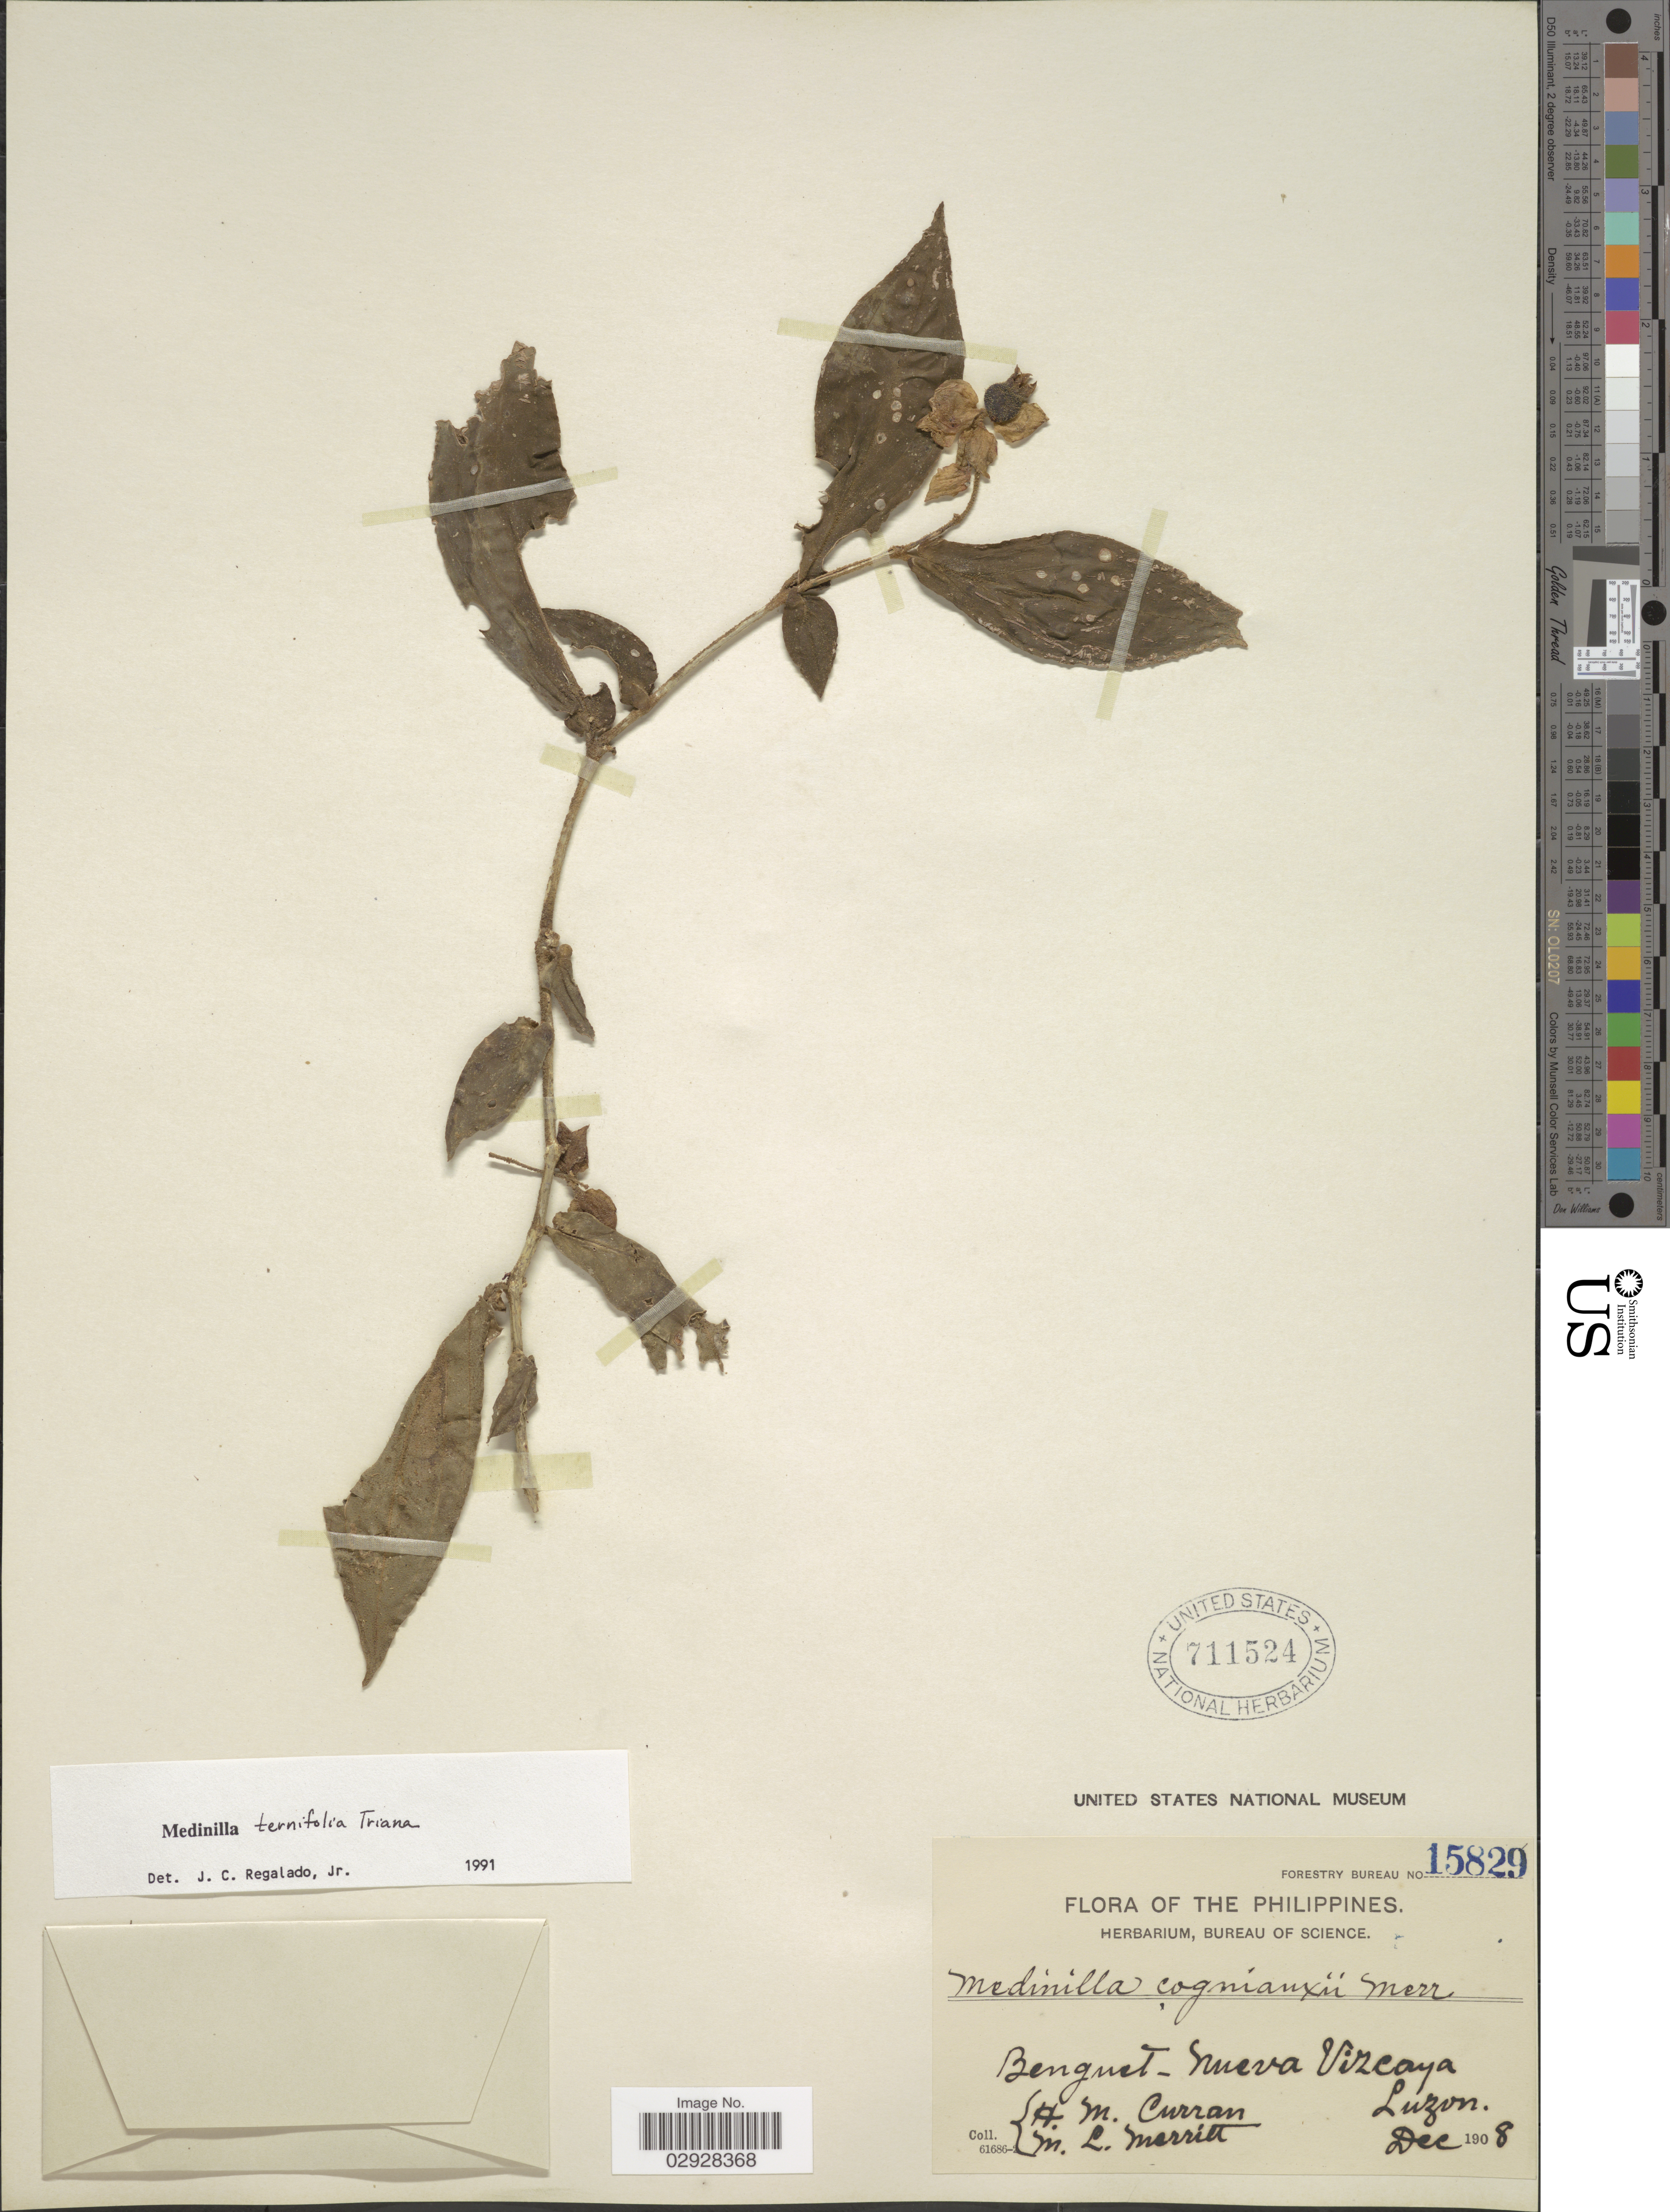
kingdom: Plantae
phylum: Tracheophyta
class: Magnoliopsida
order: Myrtales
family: Melastomataceae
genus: Medinilla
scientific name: Medinilla ternifolia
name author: Triana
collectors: H. M. Curran & M. L. Merritt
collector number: Forestry Bureau 15829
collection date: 1908-12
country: Philippines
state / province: Cordillera (Administrative Region)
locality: Benguet-Nieva Vizcaya, Luzon.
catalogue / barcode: US 711524